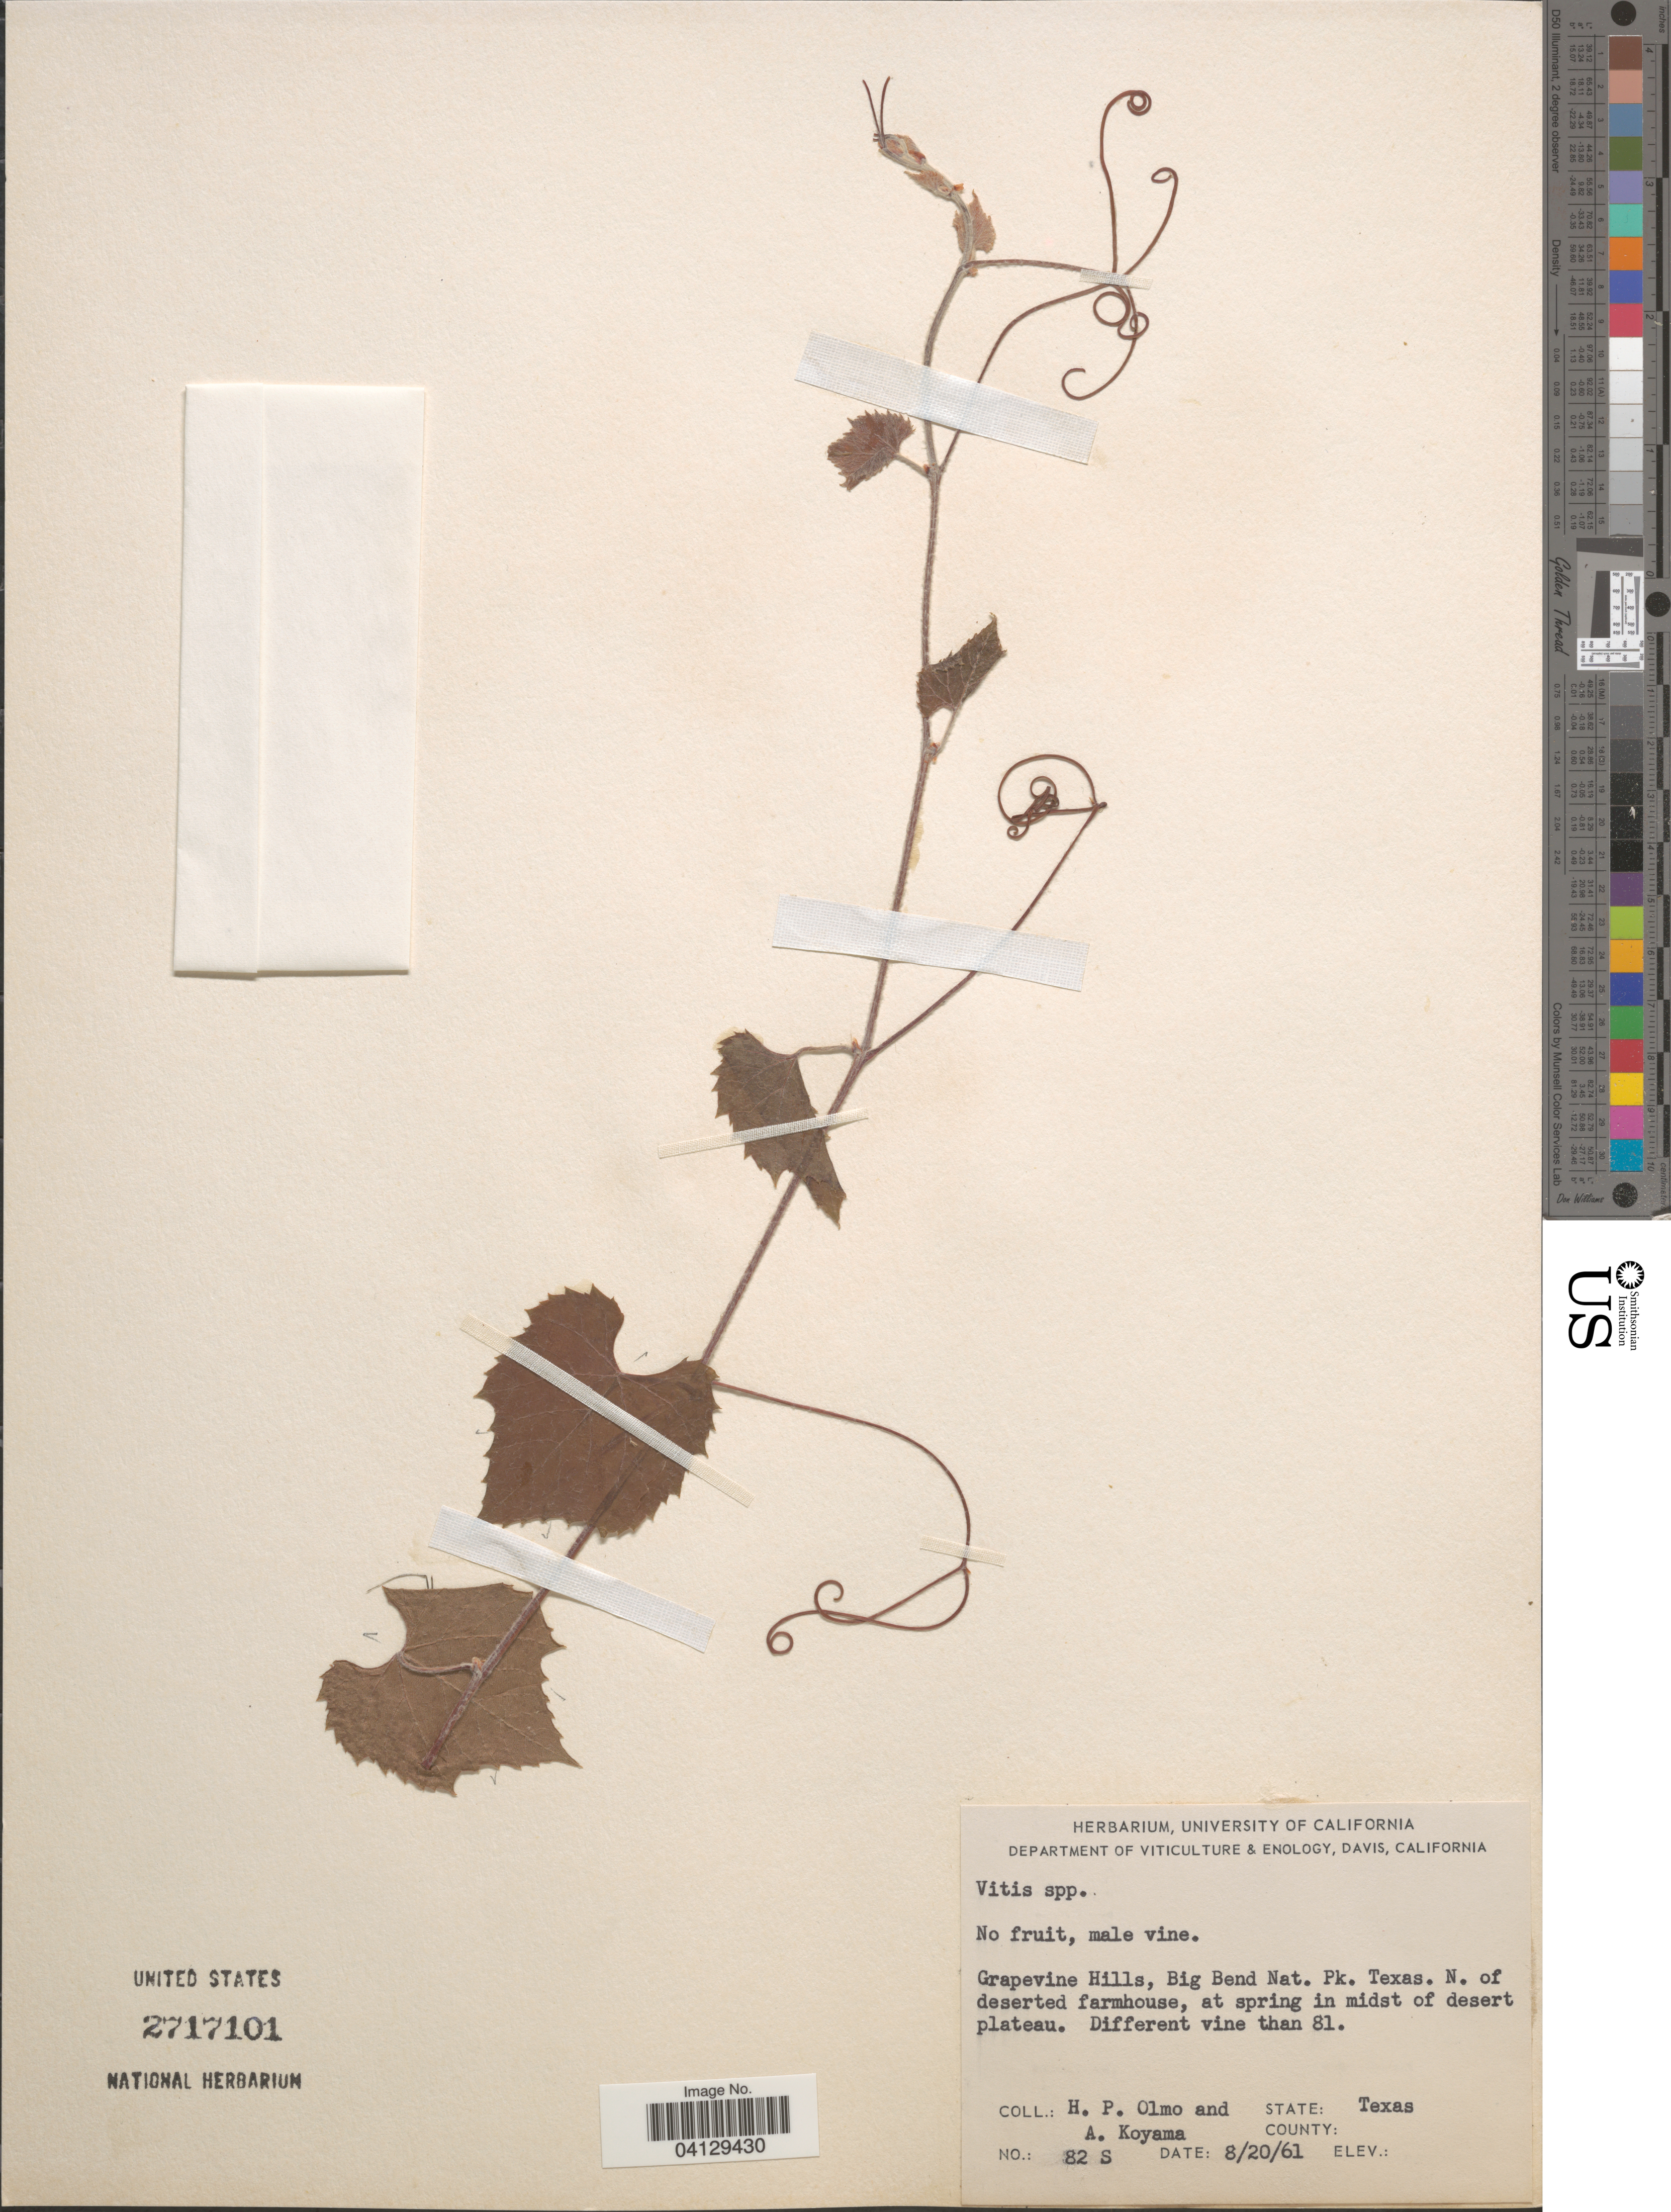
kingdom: Plantae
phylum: Tracheophyta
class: Magnoliopsida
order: Vitales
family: Vitaceae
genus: Vitis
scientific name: Vitis sp.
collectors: H. Olmo & A. Koyama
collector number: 82S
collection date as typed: Transcribed d/m/y: 20/8/61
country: United States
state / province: Texas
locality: Grapevine Hills, Big Bend Nat. Pk. N. of deserted farmhouse, at spring in midst of desert plateau.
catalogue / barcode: US 2717101